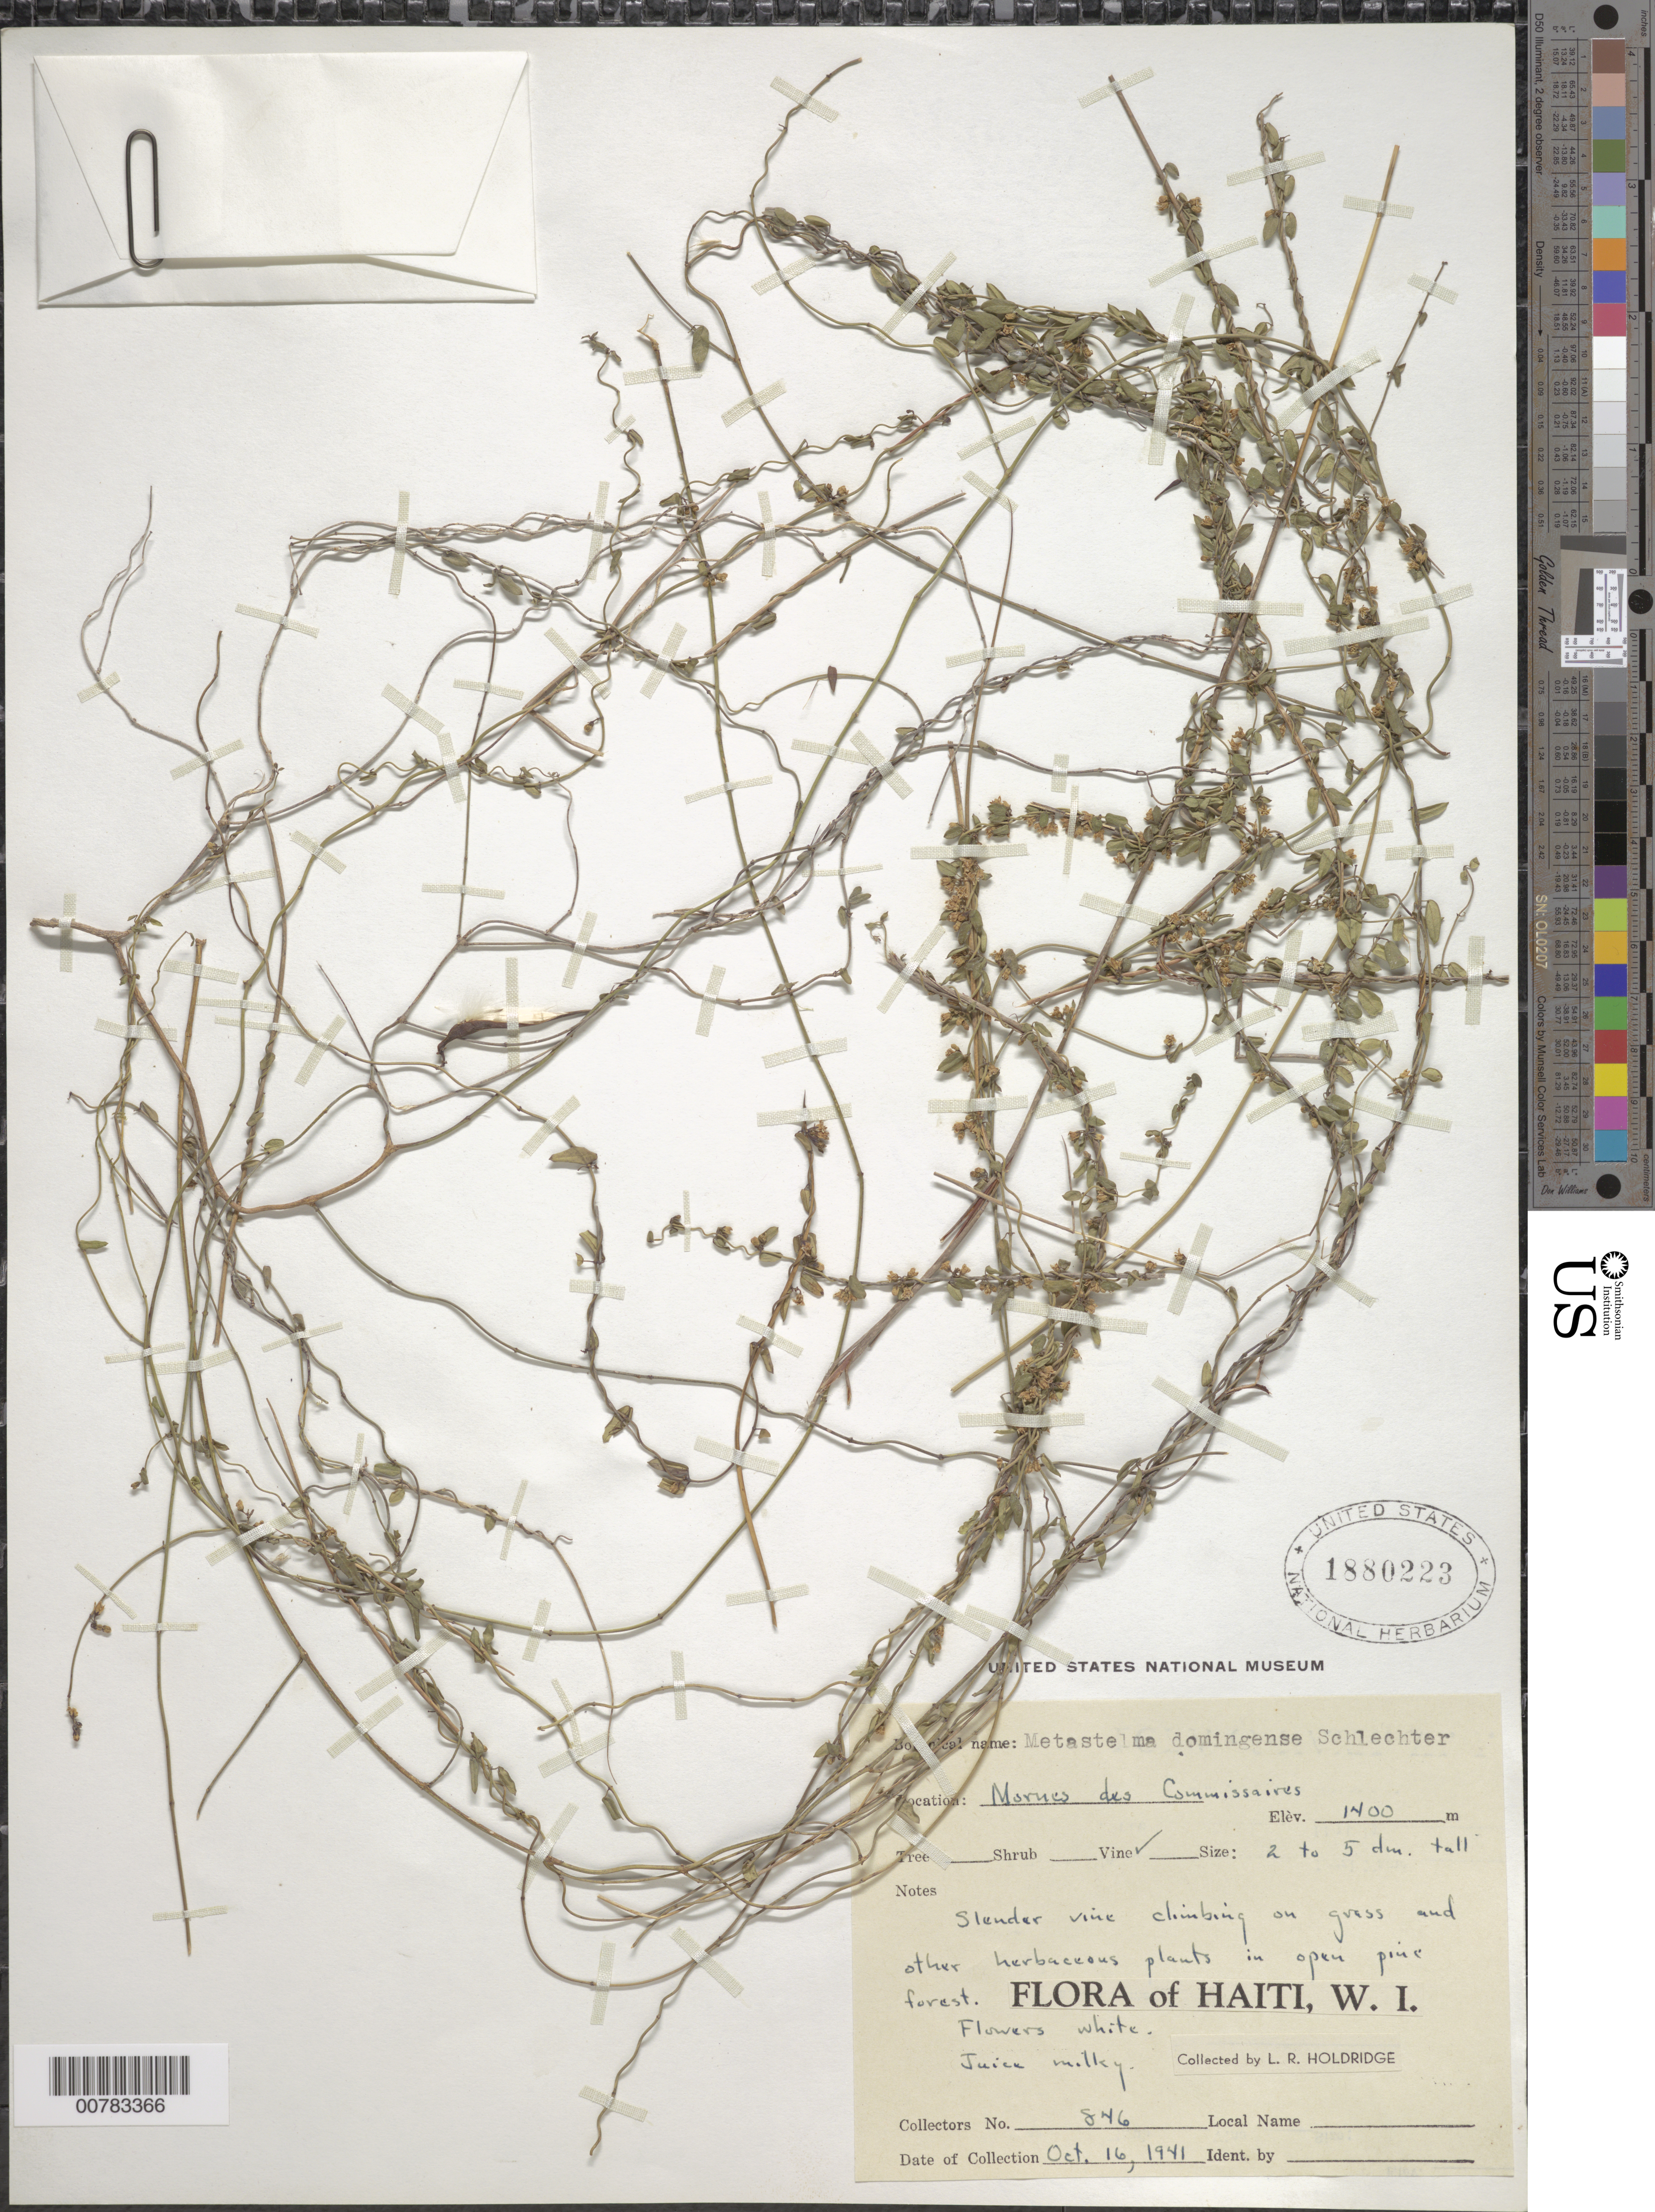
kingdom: Plantae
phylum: Tracheophyta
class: Magnoliopsida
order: Gentianales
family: Apocynaceae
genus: Metastelma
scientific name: Metastelma domingense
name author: Schltr.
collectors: L. Holdridge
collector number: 846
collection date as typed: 16 Oct 1941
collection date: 1941-10-16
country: Haiti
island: Hispaniola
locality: Mornes des Commissaires.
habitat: In open pine forest.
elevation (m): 1400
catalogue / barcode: US 1880223